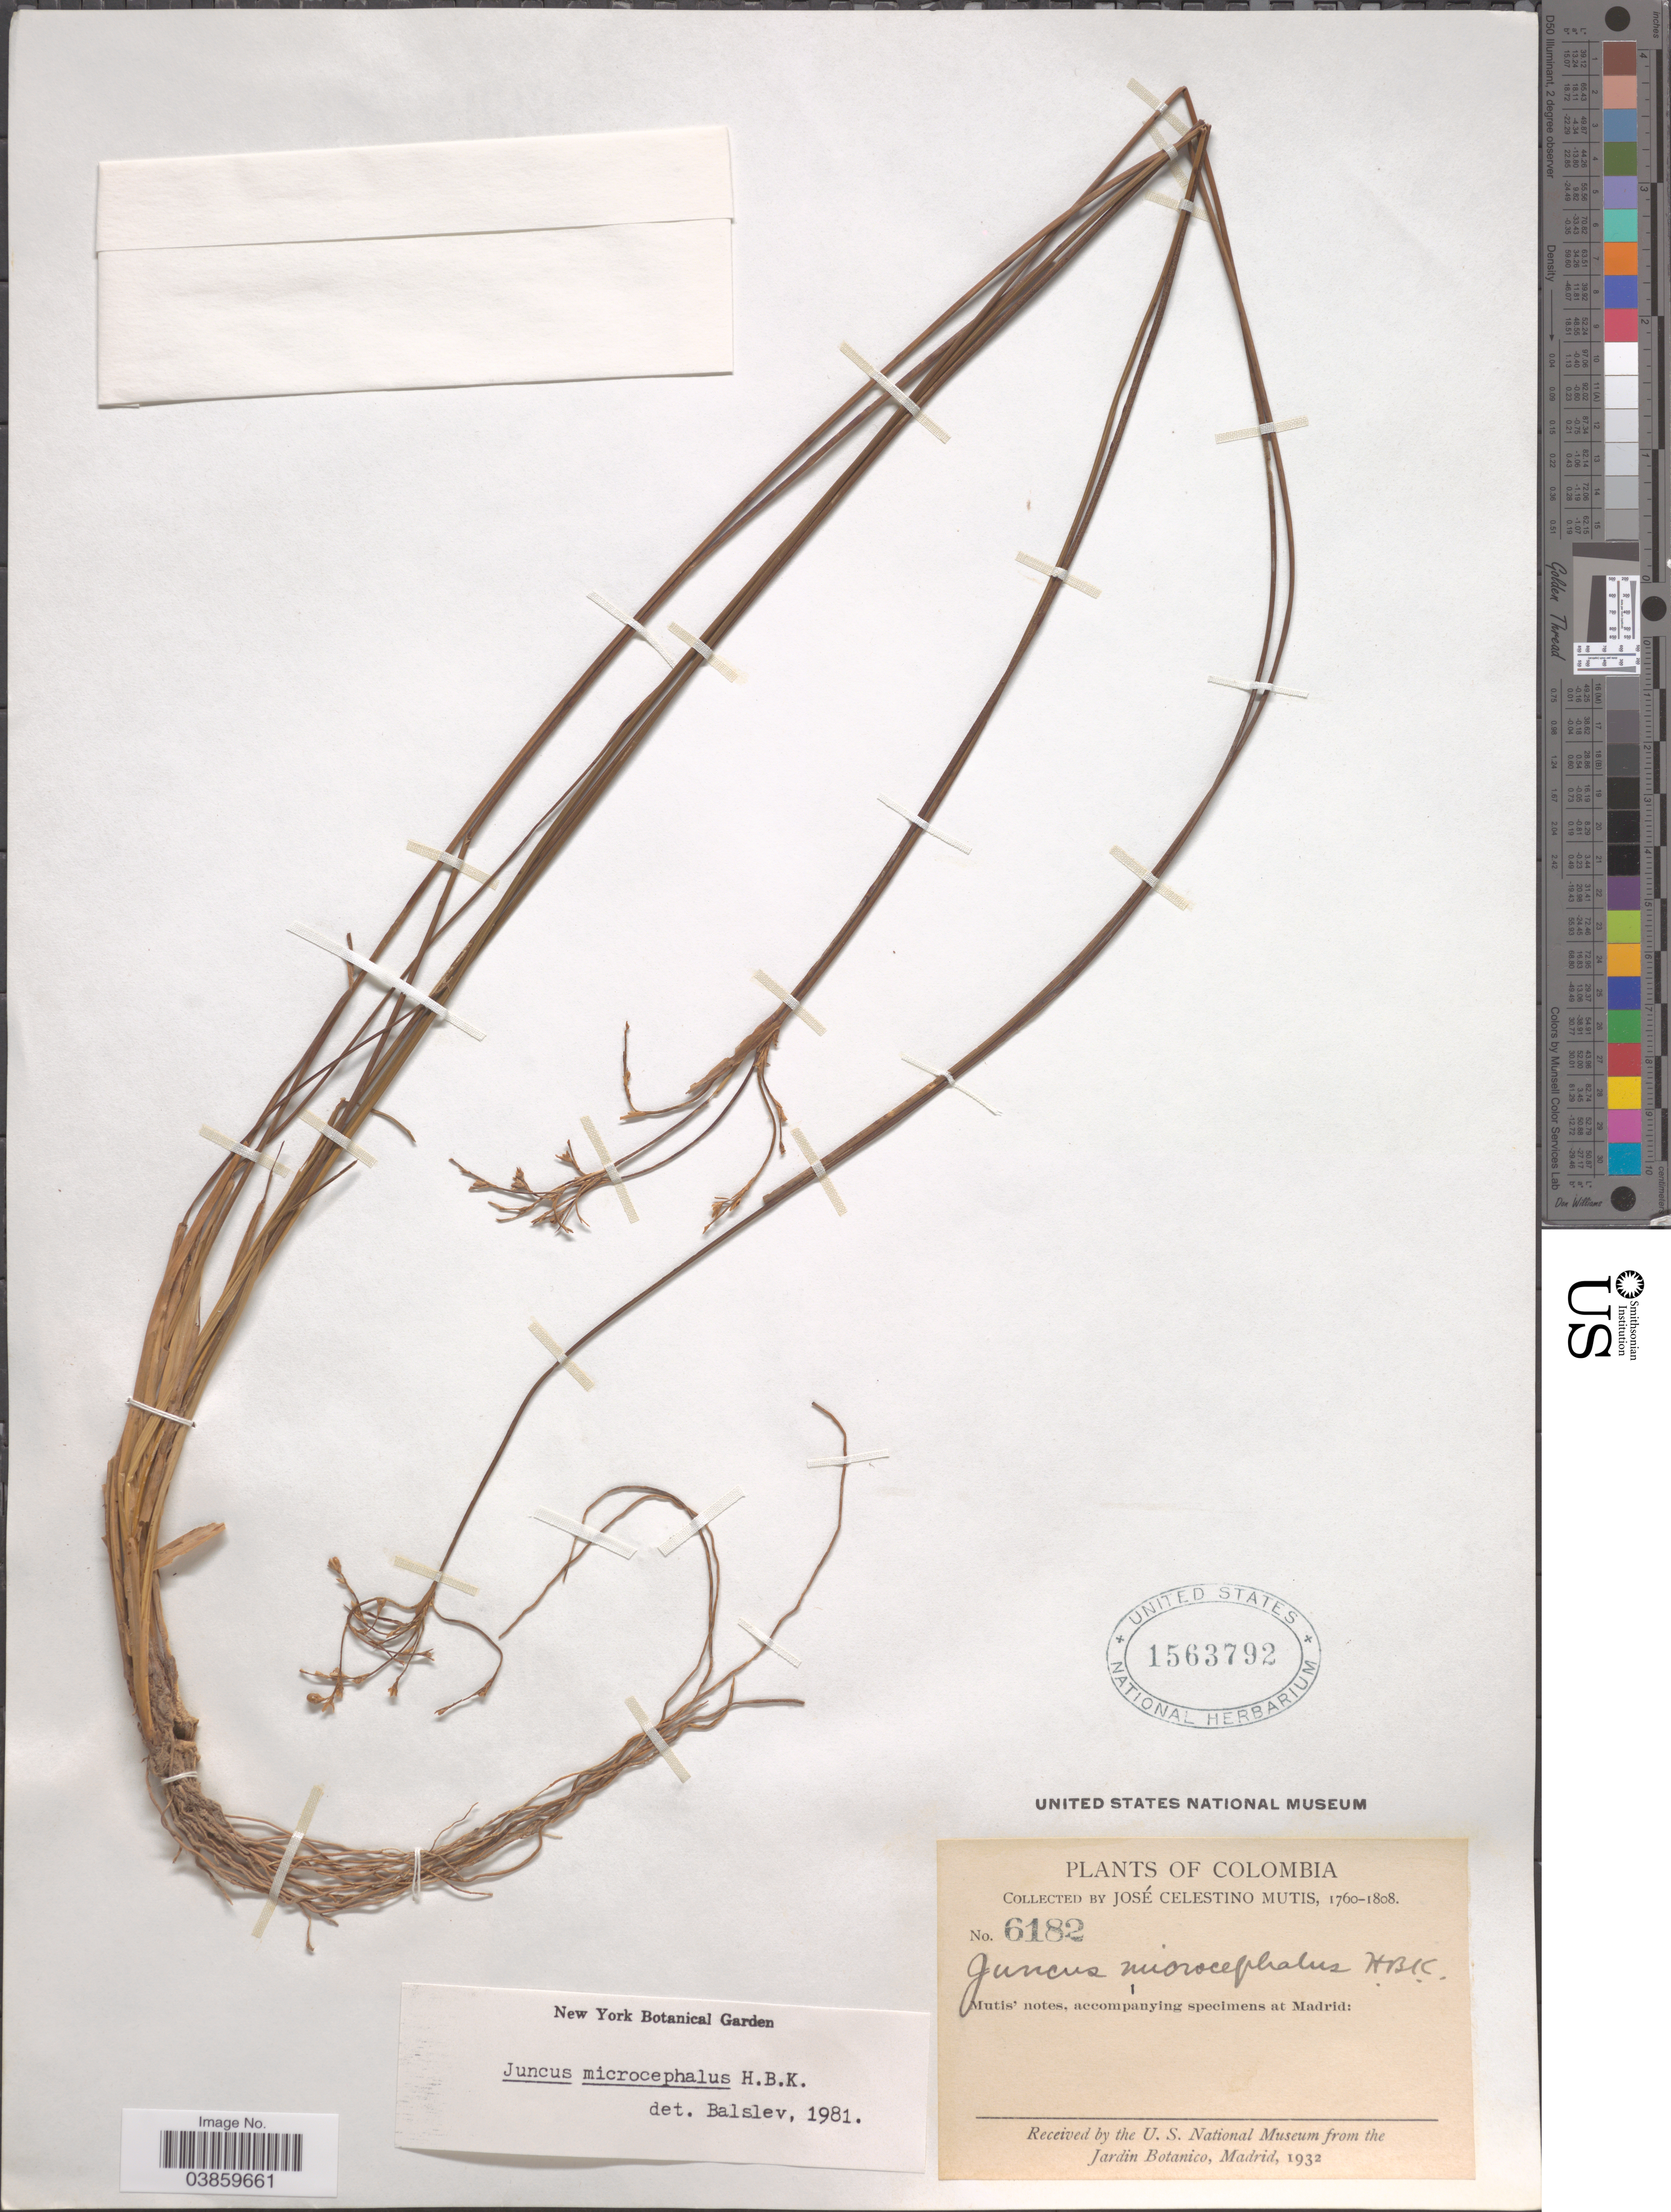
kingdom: Plantae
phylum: Tracheophyta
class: Liliopsida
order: Poales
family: Juncaceae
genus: Juncus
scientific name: Juncus microcephalus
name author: Kunth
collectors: J. C. B. Mutis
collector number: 6182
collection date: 1760/1808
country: Colombia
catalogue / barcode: US 1563792